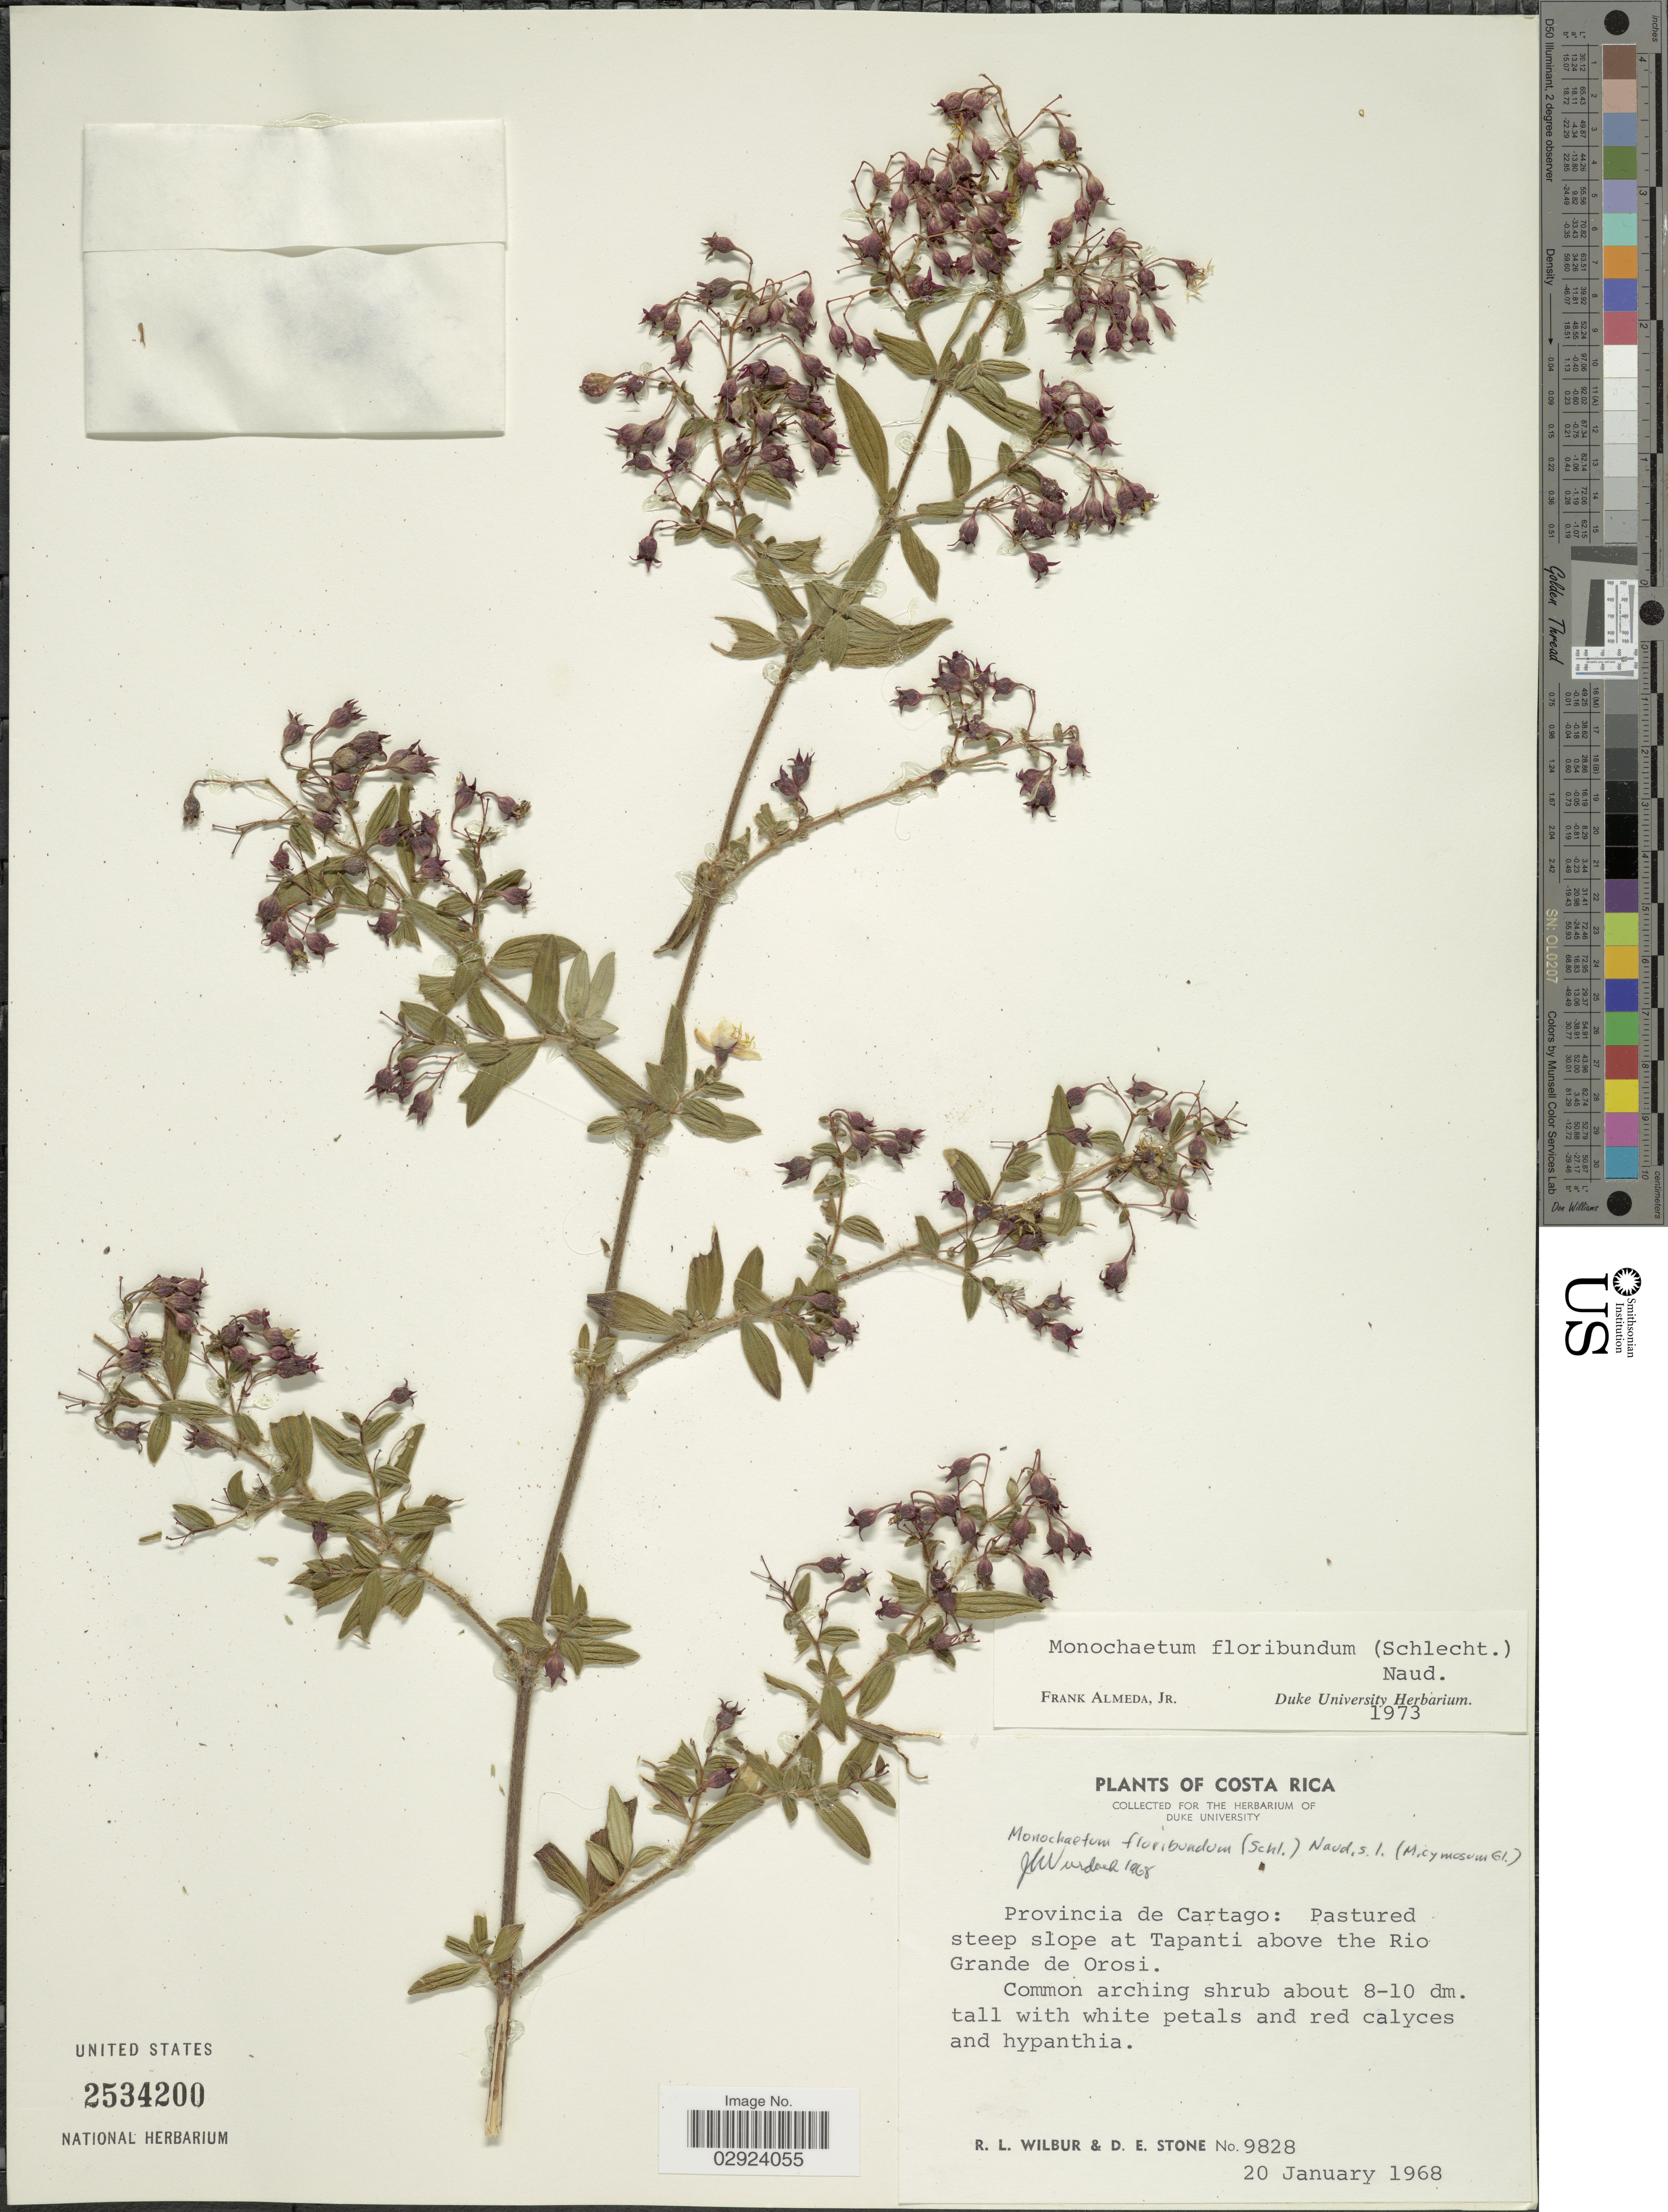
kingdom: Plantae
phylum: Tracheophyta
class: Magnoliopsida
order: Myrtales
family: Melastomataceae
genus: Monochaetum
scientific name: Monochaetum floribundum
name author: (Schltdl.) Naudin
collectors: R. L. Wilbur & D. E. Stone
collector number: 9828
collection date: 1968-01-20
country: Costa Rica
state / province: Cartago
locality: Pastured steep slope at Tapanti above the Rio Grande de Orosi.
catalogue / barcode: US 2534200